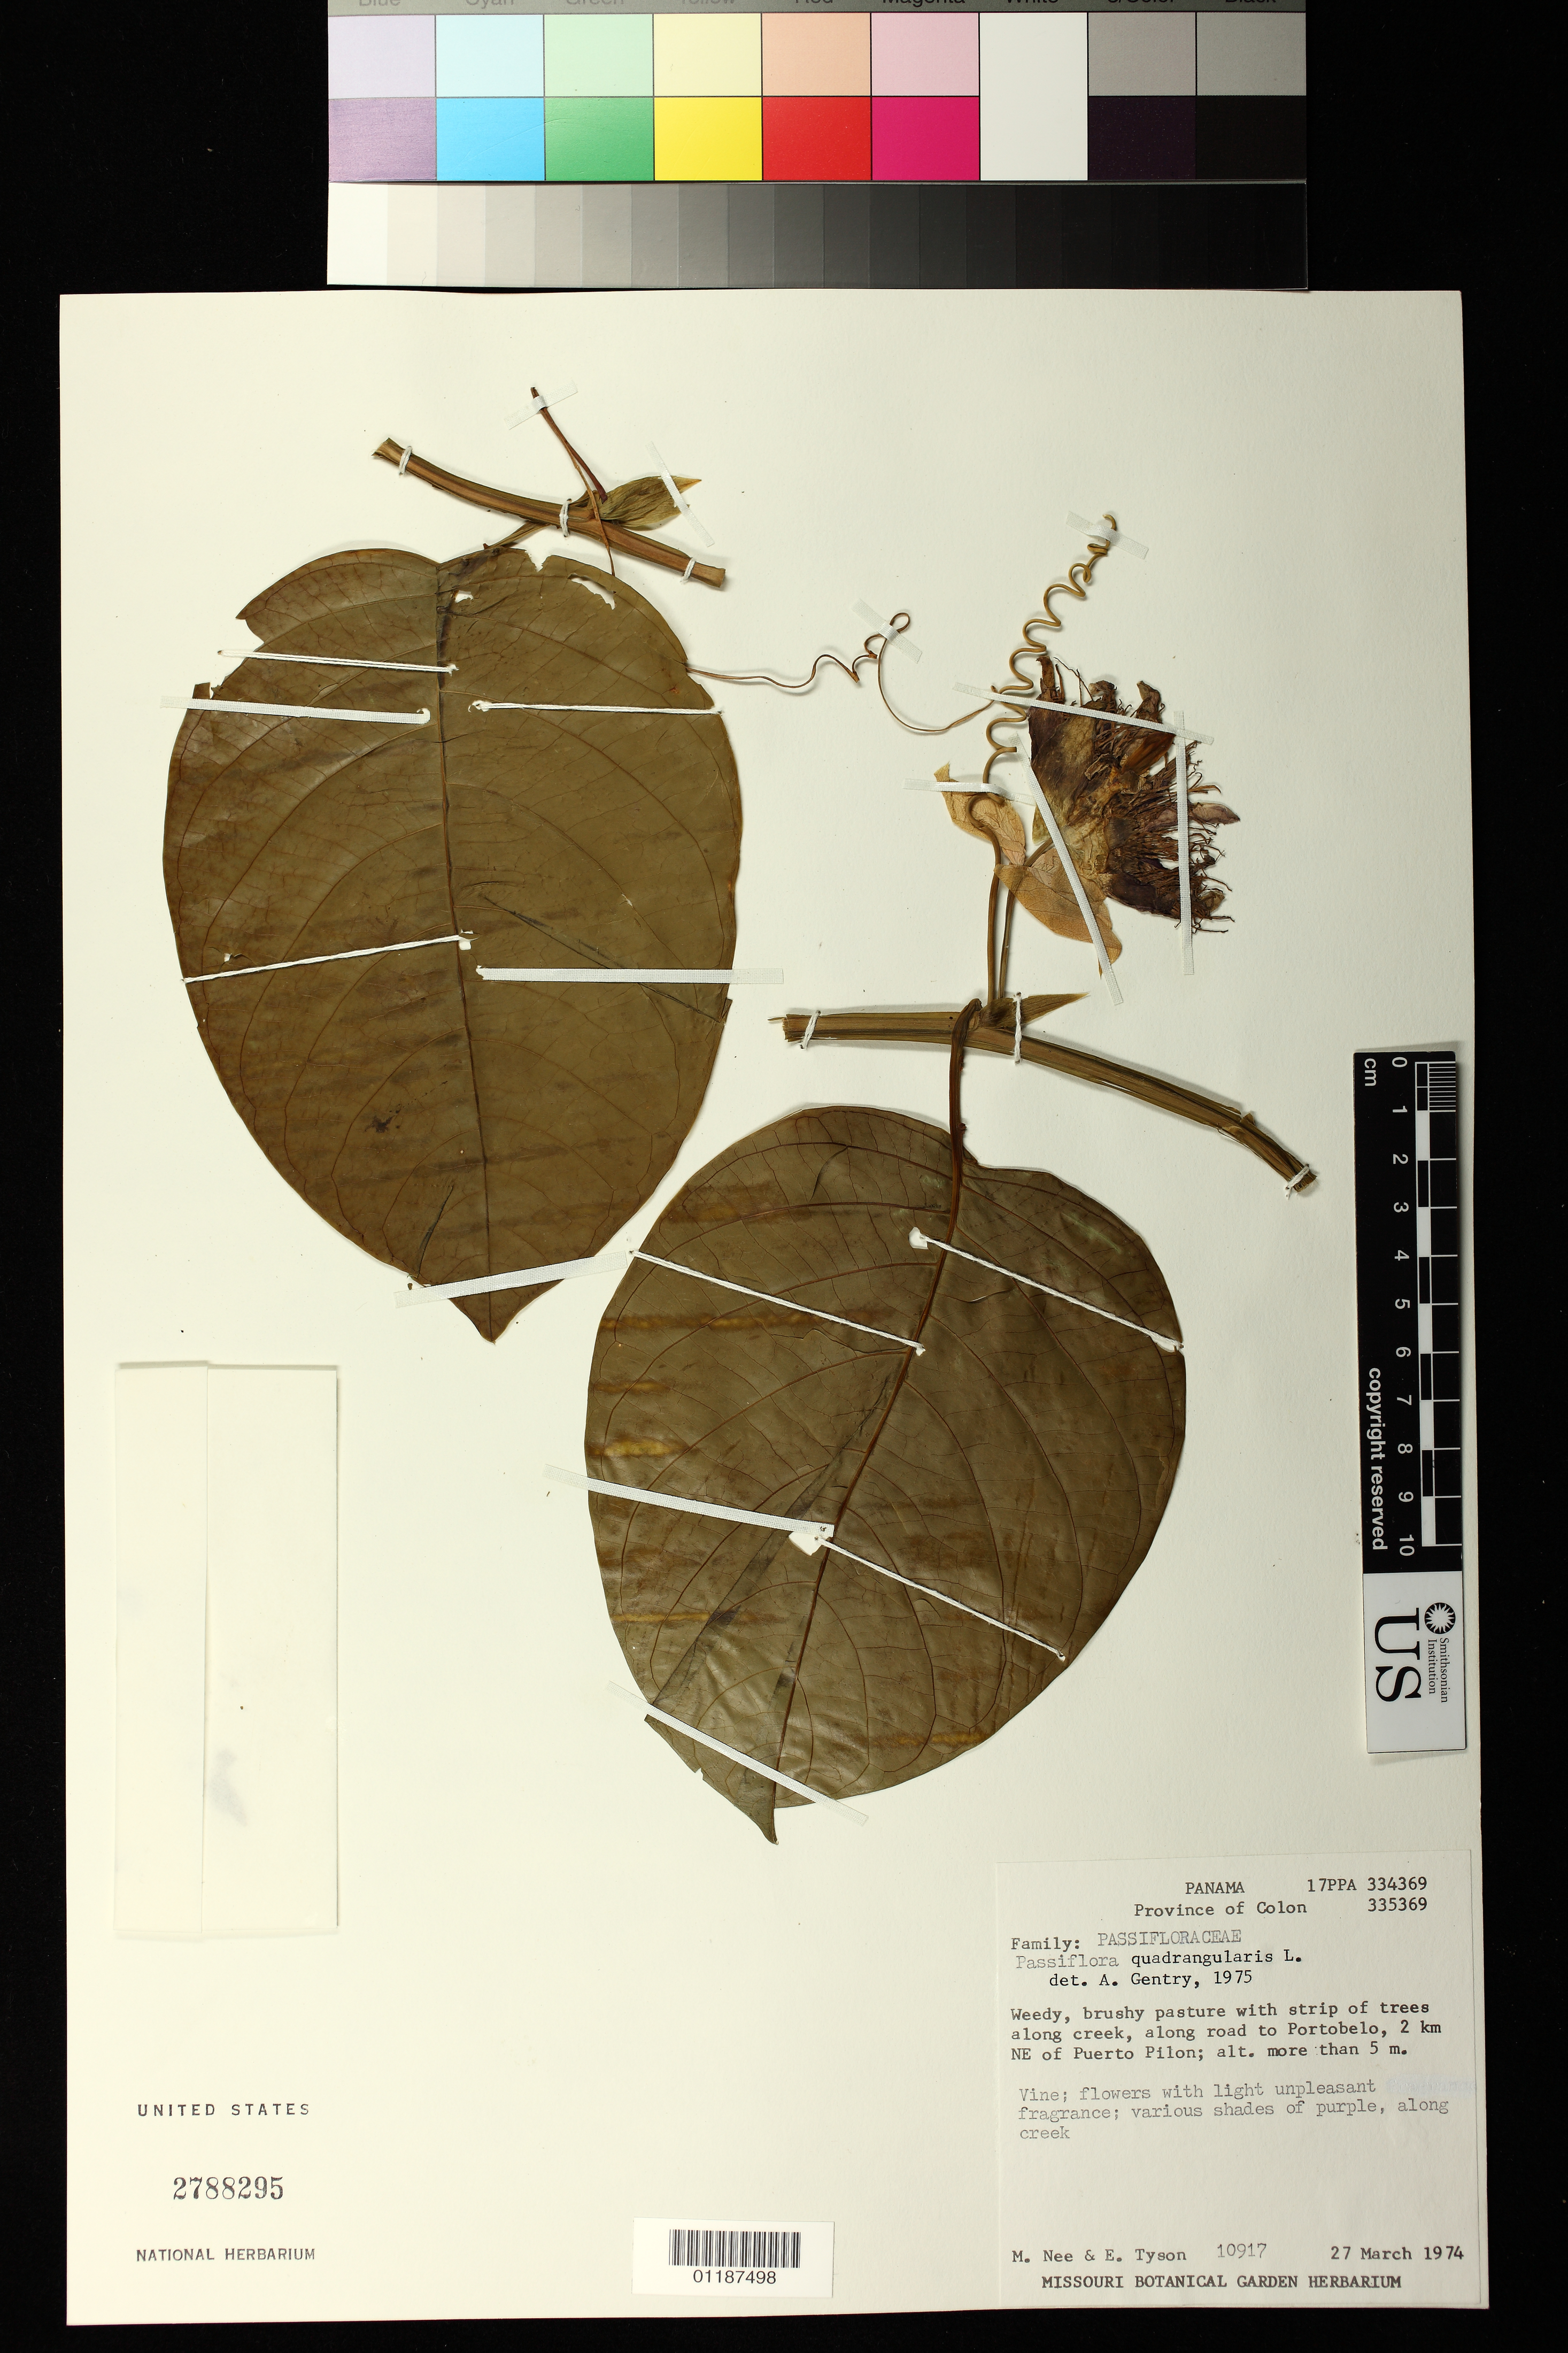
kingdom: Plantae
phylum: Tracheophyta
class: Magnoliopsida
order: Malpighiales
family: Passifloraceae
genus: Passiflora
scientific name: Passiflora quadrangularis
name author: L.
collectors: M. Nee & E. Tyson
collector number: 10917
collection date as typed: Mar 27 1974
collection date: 1974-03-27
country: Panama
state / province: Colón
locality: Along road to Portobelo, 2 km NE of Puerto Pilon.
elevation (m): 5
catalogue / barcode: US 2788295